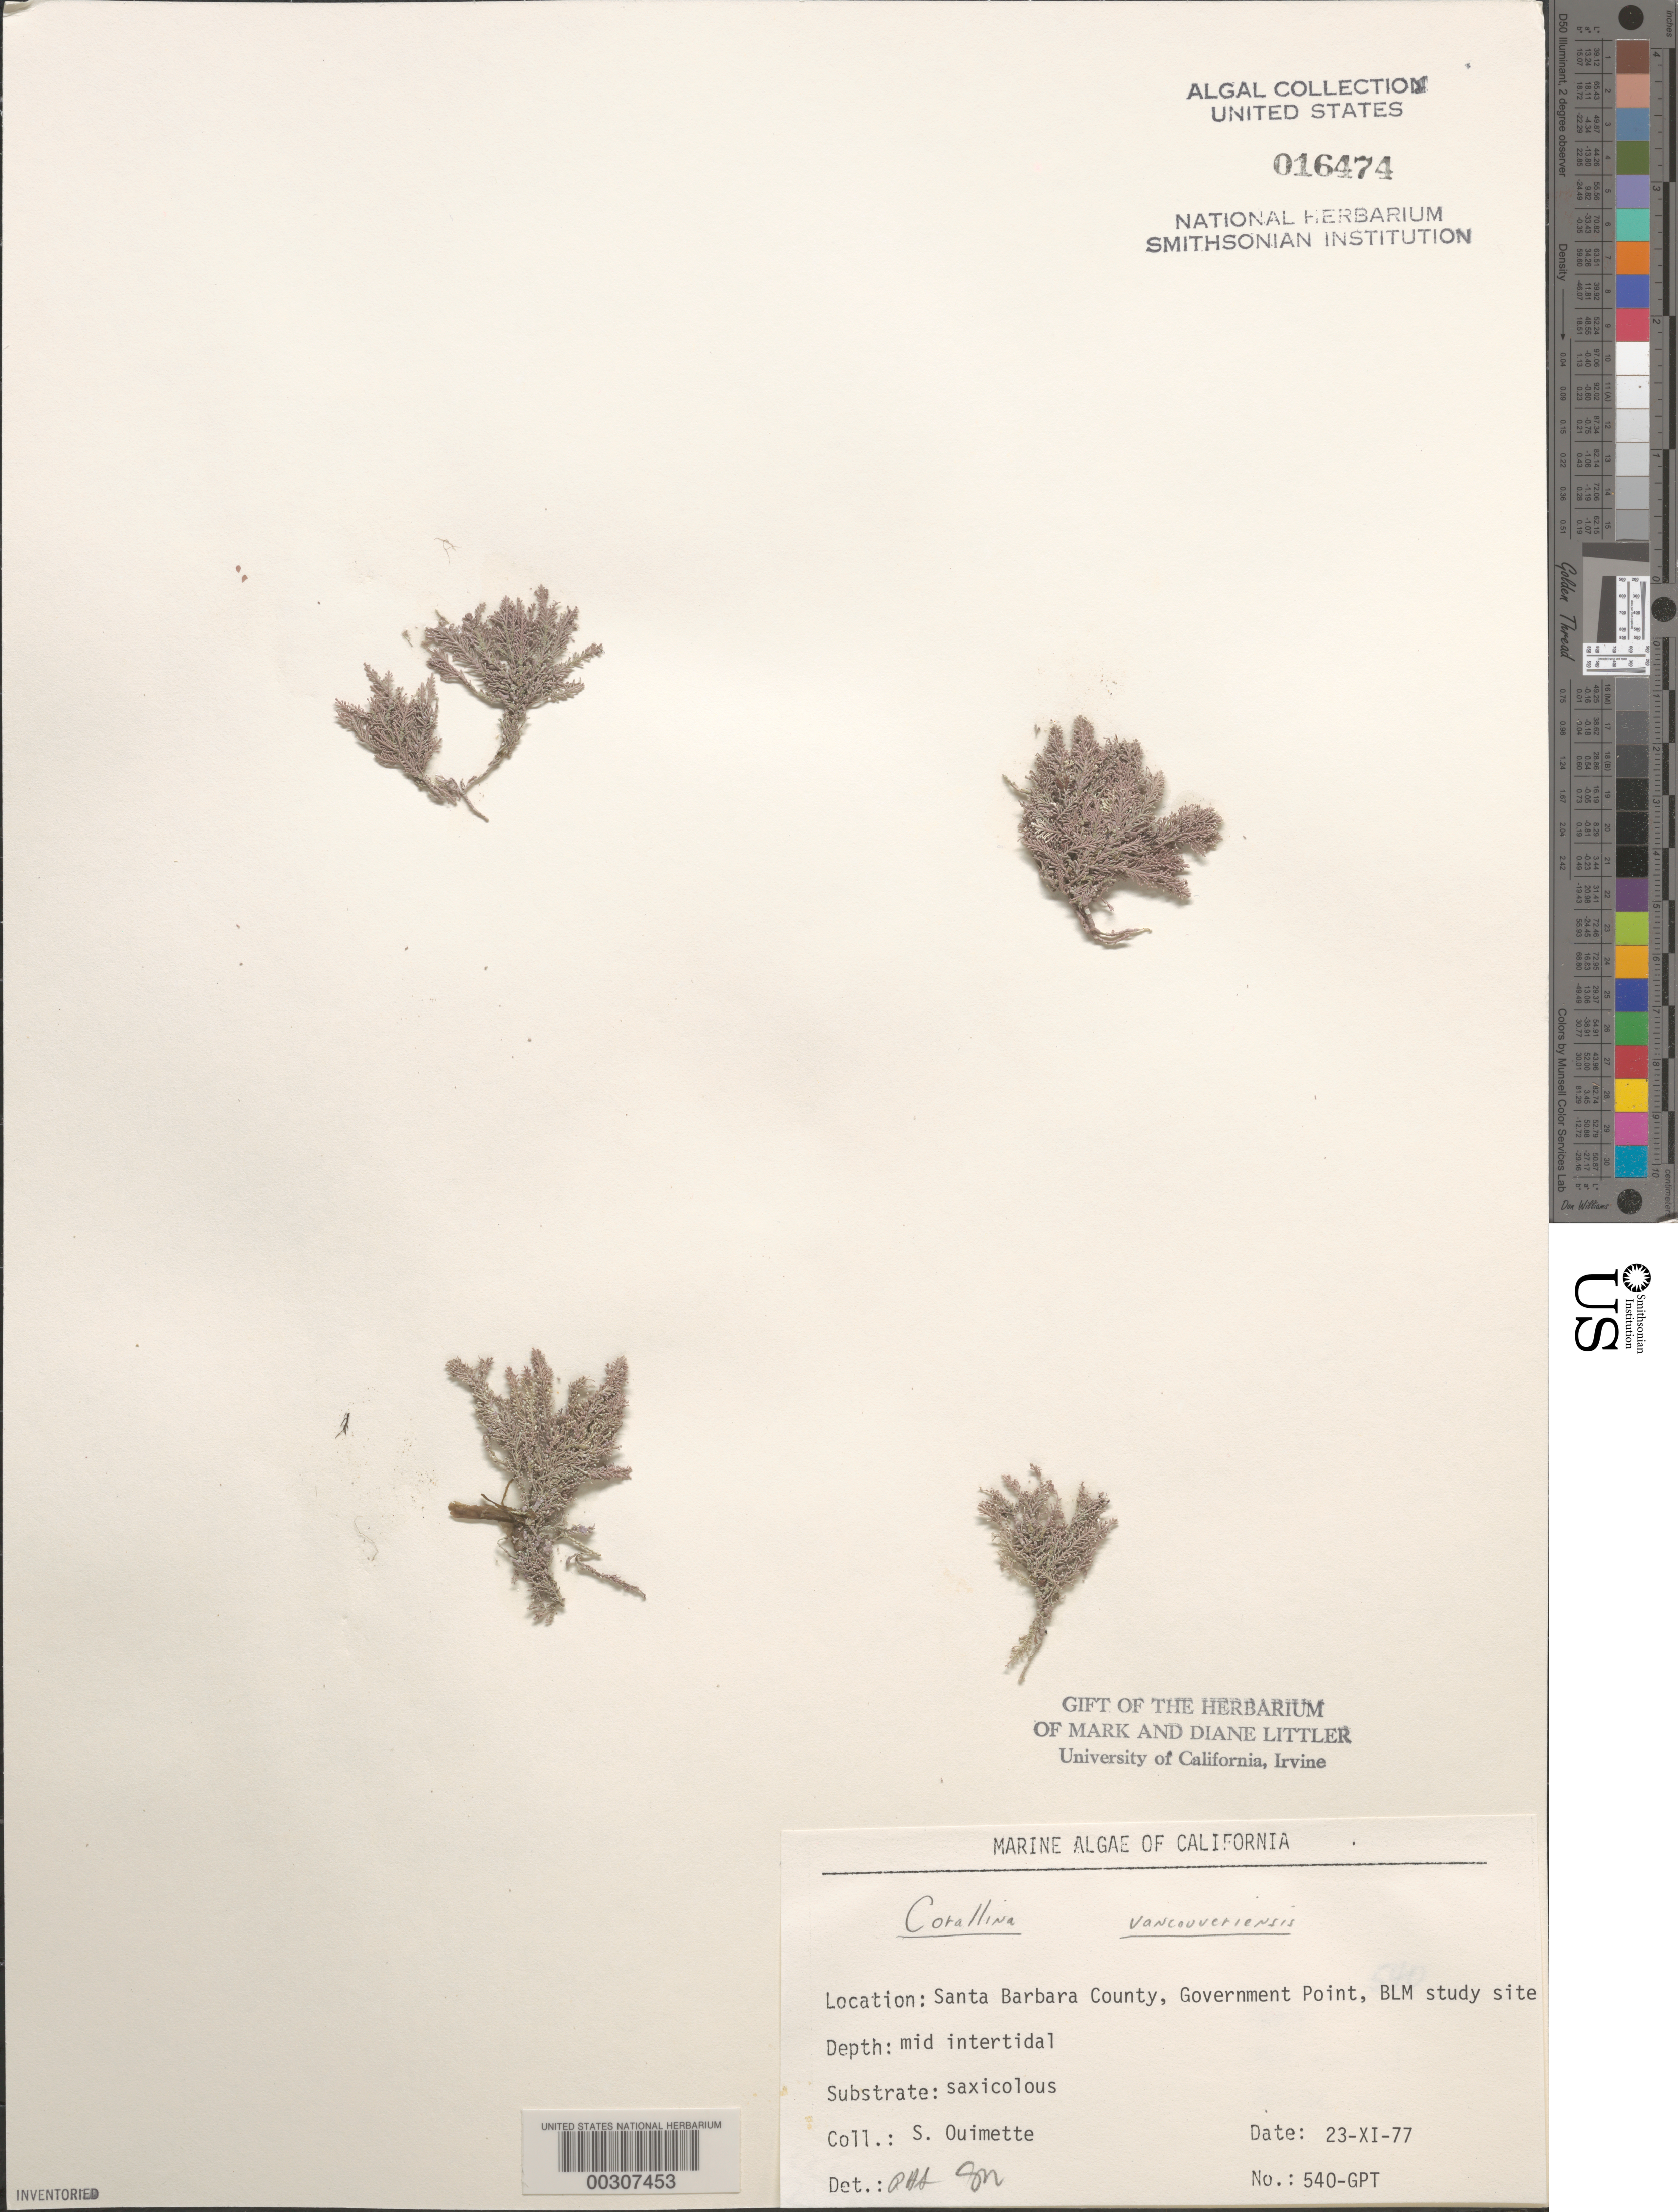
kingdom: Plantae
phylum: Rhodophyta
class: Florideophyceae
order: Corallinales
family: Corallinaceae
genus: Corallina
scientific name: Corallina vancouveriensis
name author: Yendo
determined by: Sims, Robert H.; Murray, S. N.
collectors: S. Ouimette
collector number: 540-gpt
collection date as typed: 23 Nov 1977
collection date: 1977-11-23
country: United States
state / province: California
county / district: Santa Barbara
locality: Government Point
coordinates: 34 26'31"N, 120 24'06"W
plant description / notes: BLM-SOCALBIGHT Rocky Intertidal Survey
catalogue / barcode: US 16474